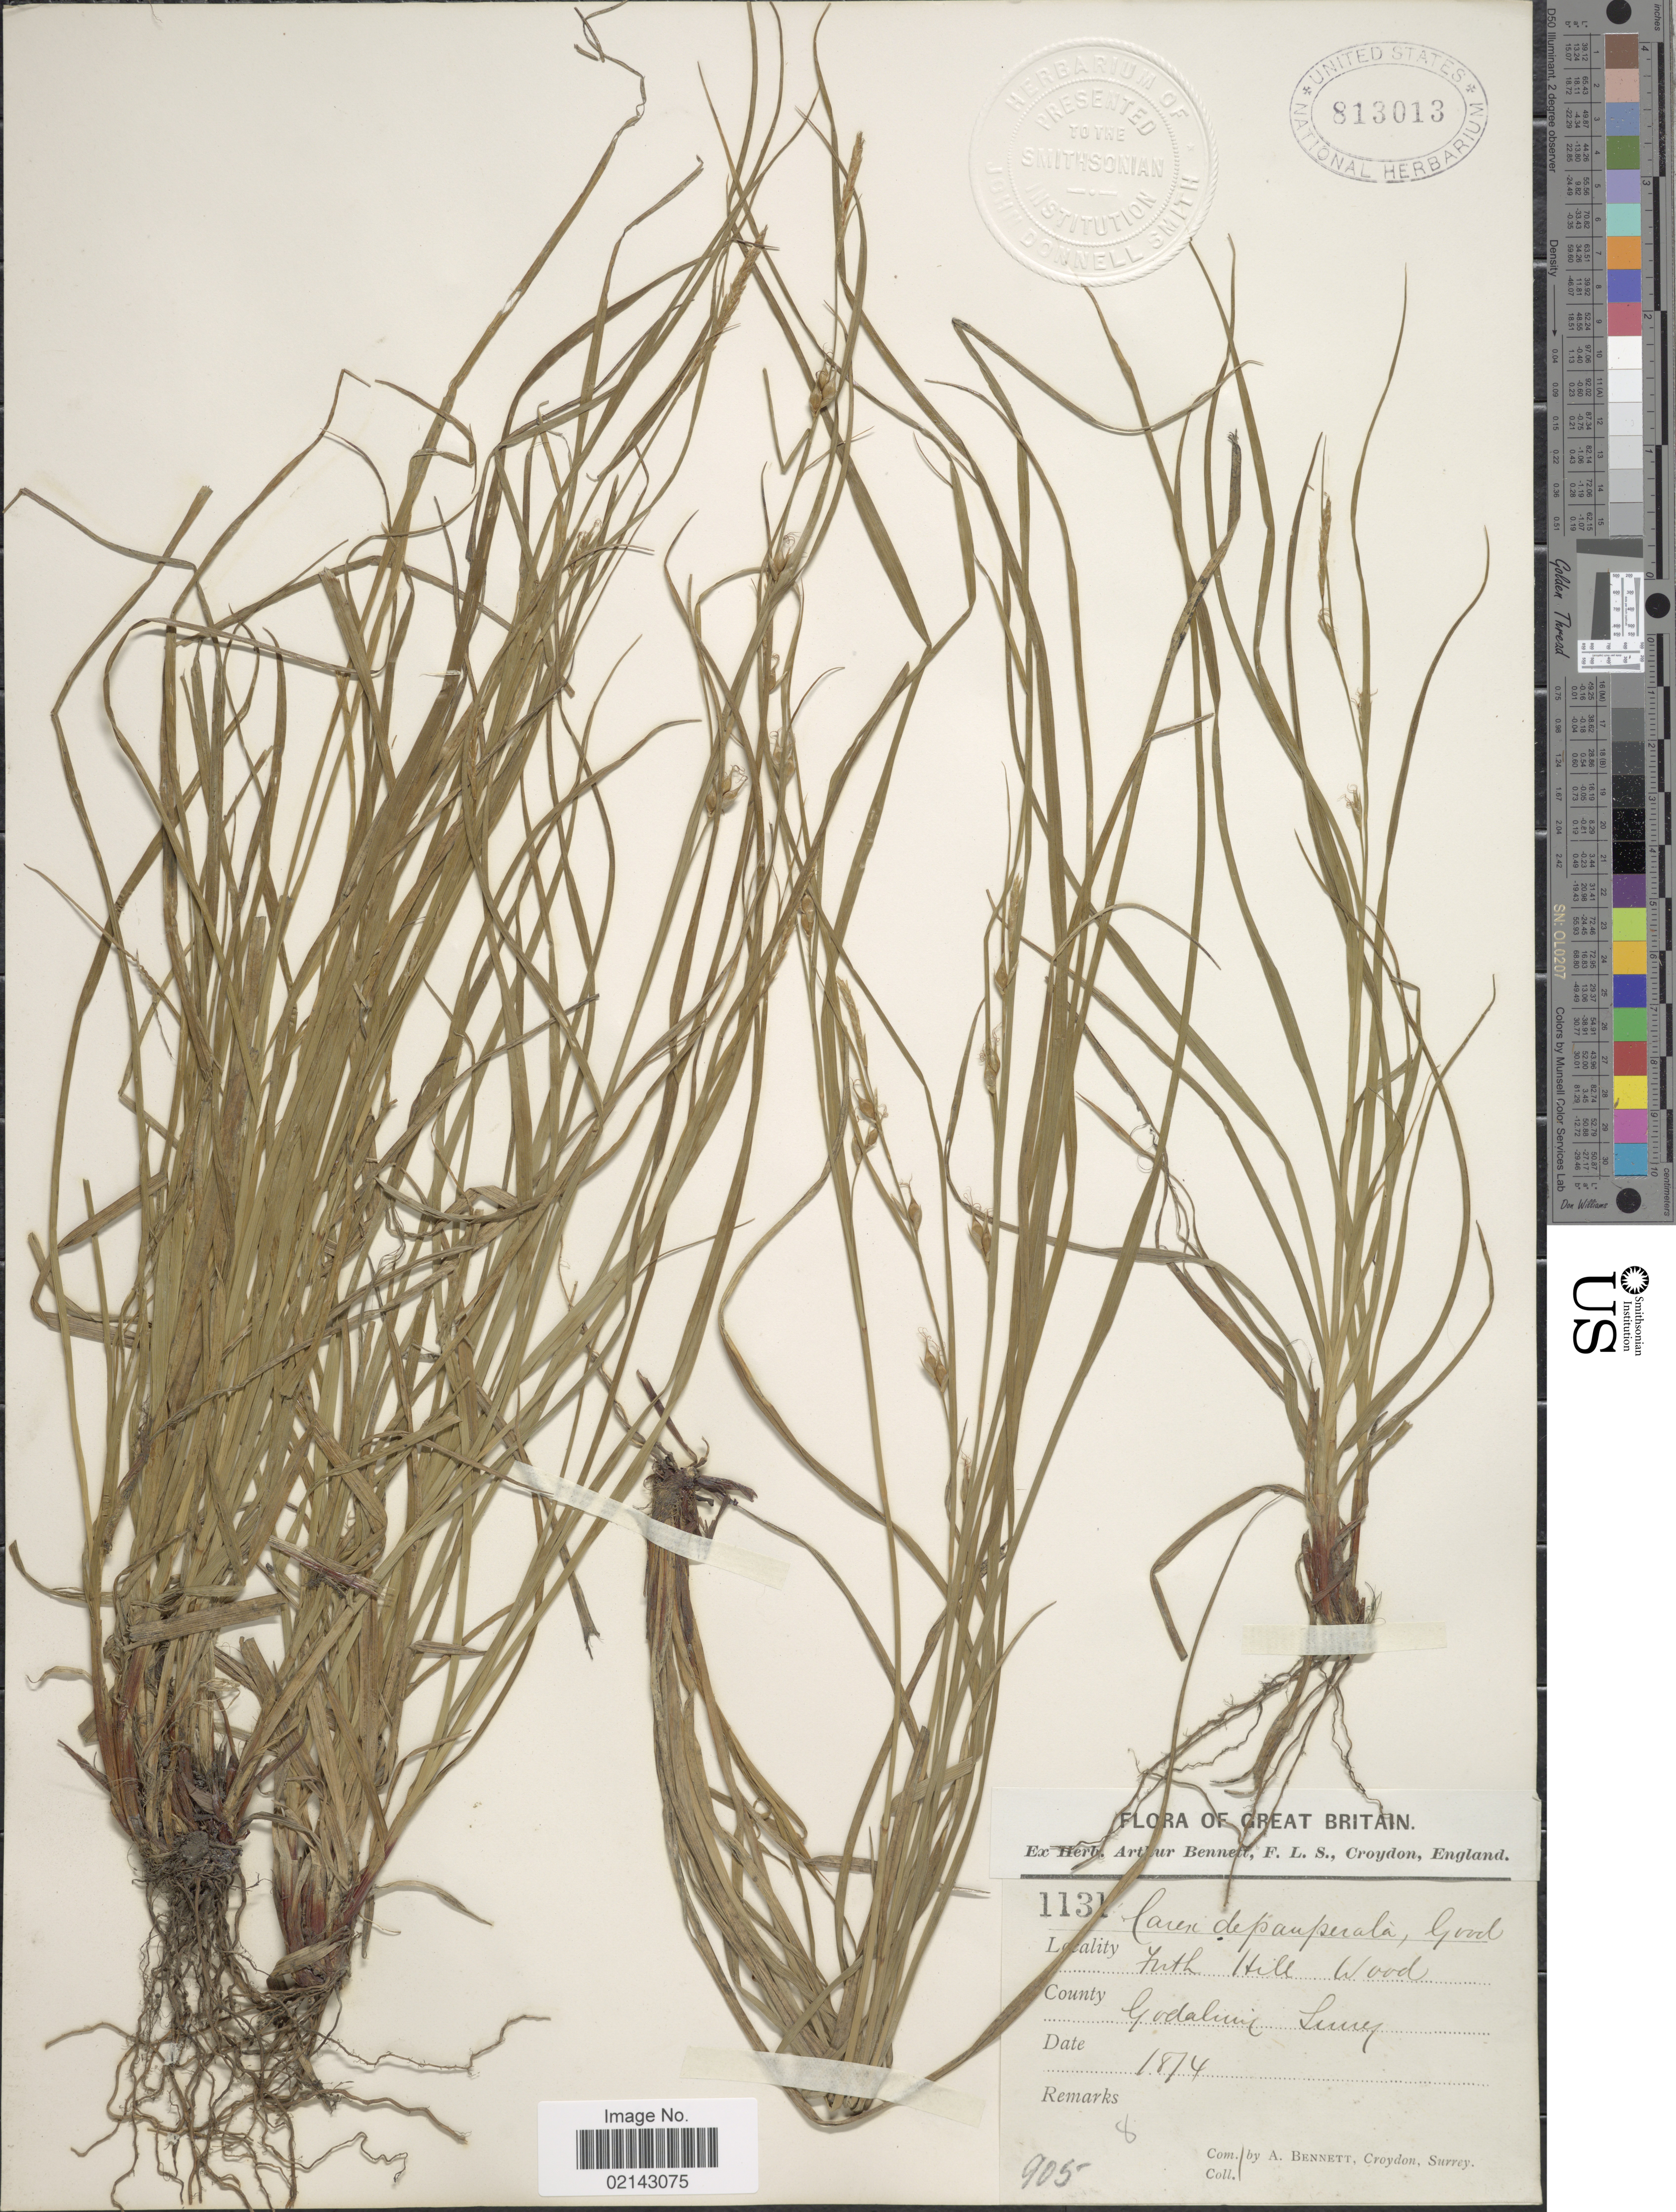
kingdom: Plantae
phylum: Tracheophyta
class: Liliopsida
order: Poales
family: Cyperaceae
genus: Carex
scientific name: Carex depauperata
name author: Curtis ex Woodw.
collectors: A. Bennett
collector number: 113!/905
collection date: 1874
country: United Kingdom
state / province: England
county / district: Surrey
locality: Great Britain. Forth Hill Wood. County: Godalming Surrey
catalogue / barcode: US 813013